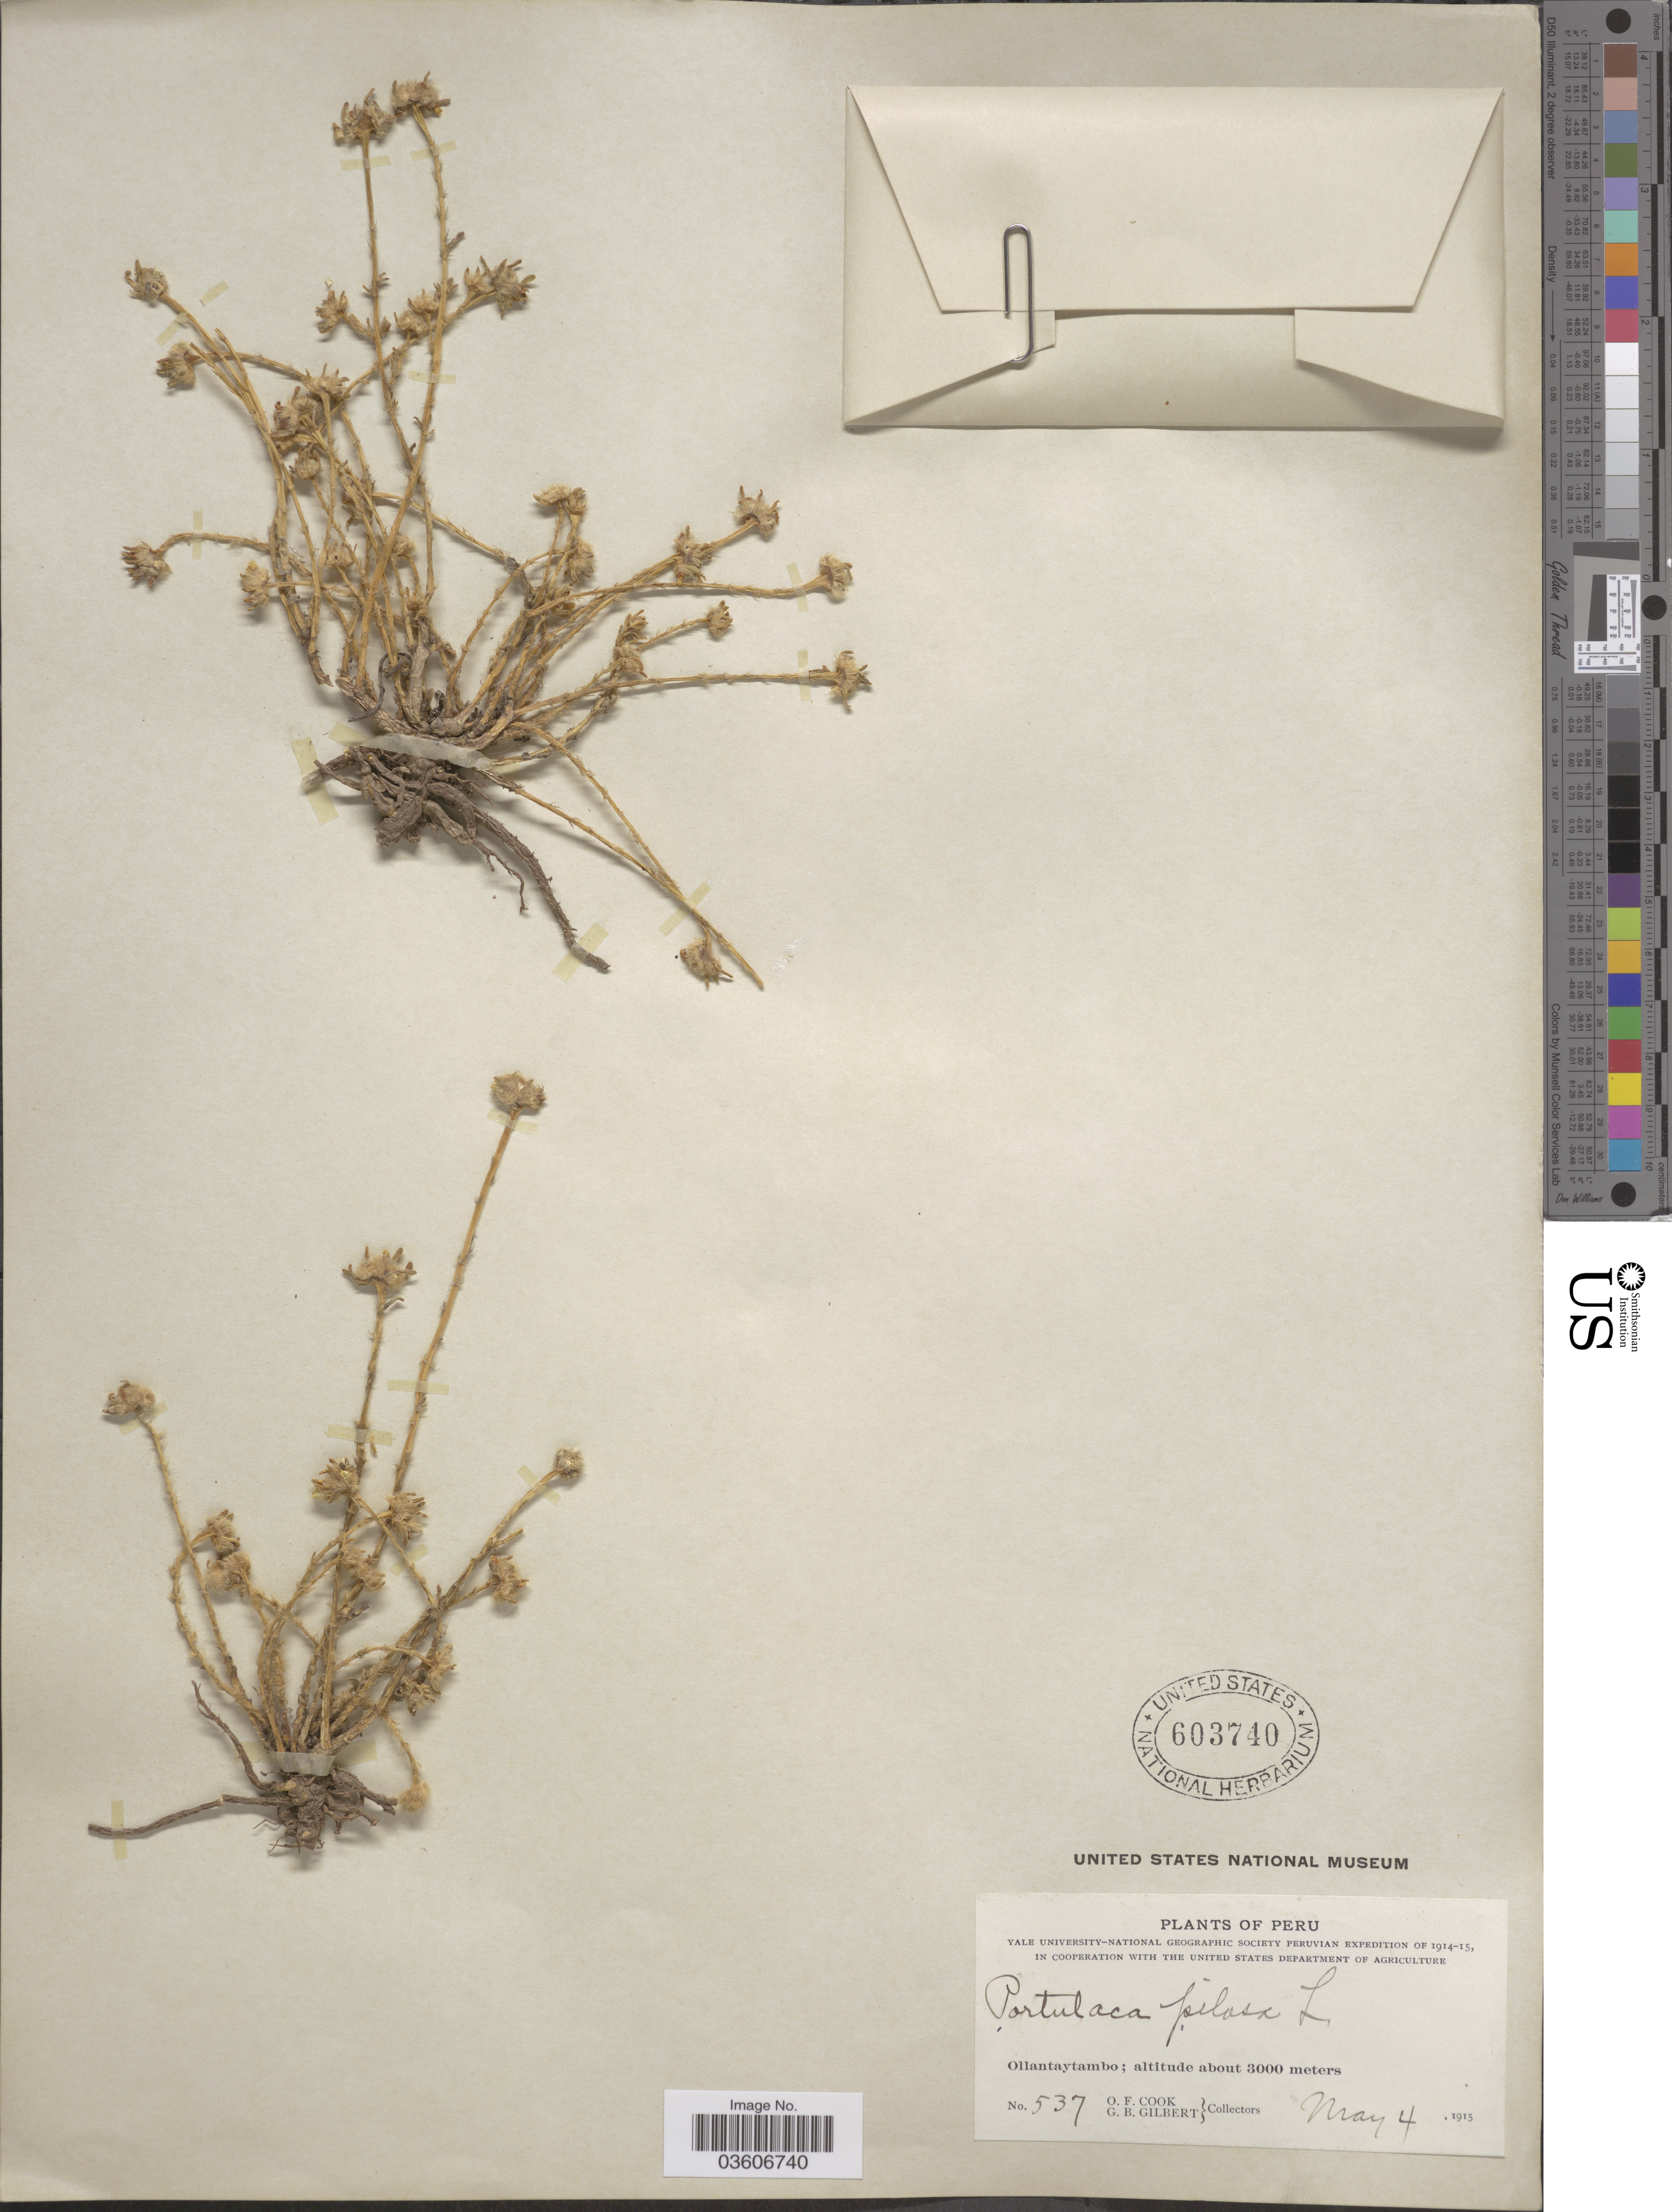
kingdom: Plantae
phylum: Tracheophyta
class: Magnoliopsida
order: Caryophyllales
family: Portulacaceae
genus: Portulaca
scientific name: Portulaca pilosa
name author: L.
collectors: O. F. Cook & G. B. Gilbert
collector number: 537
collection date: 1915-05-04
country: Peru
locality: Ollantaytambo.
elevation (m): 3000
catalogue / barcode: US 603740